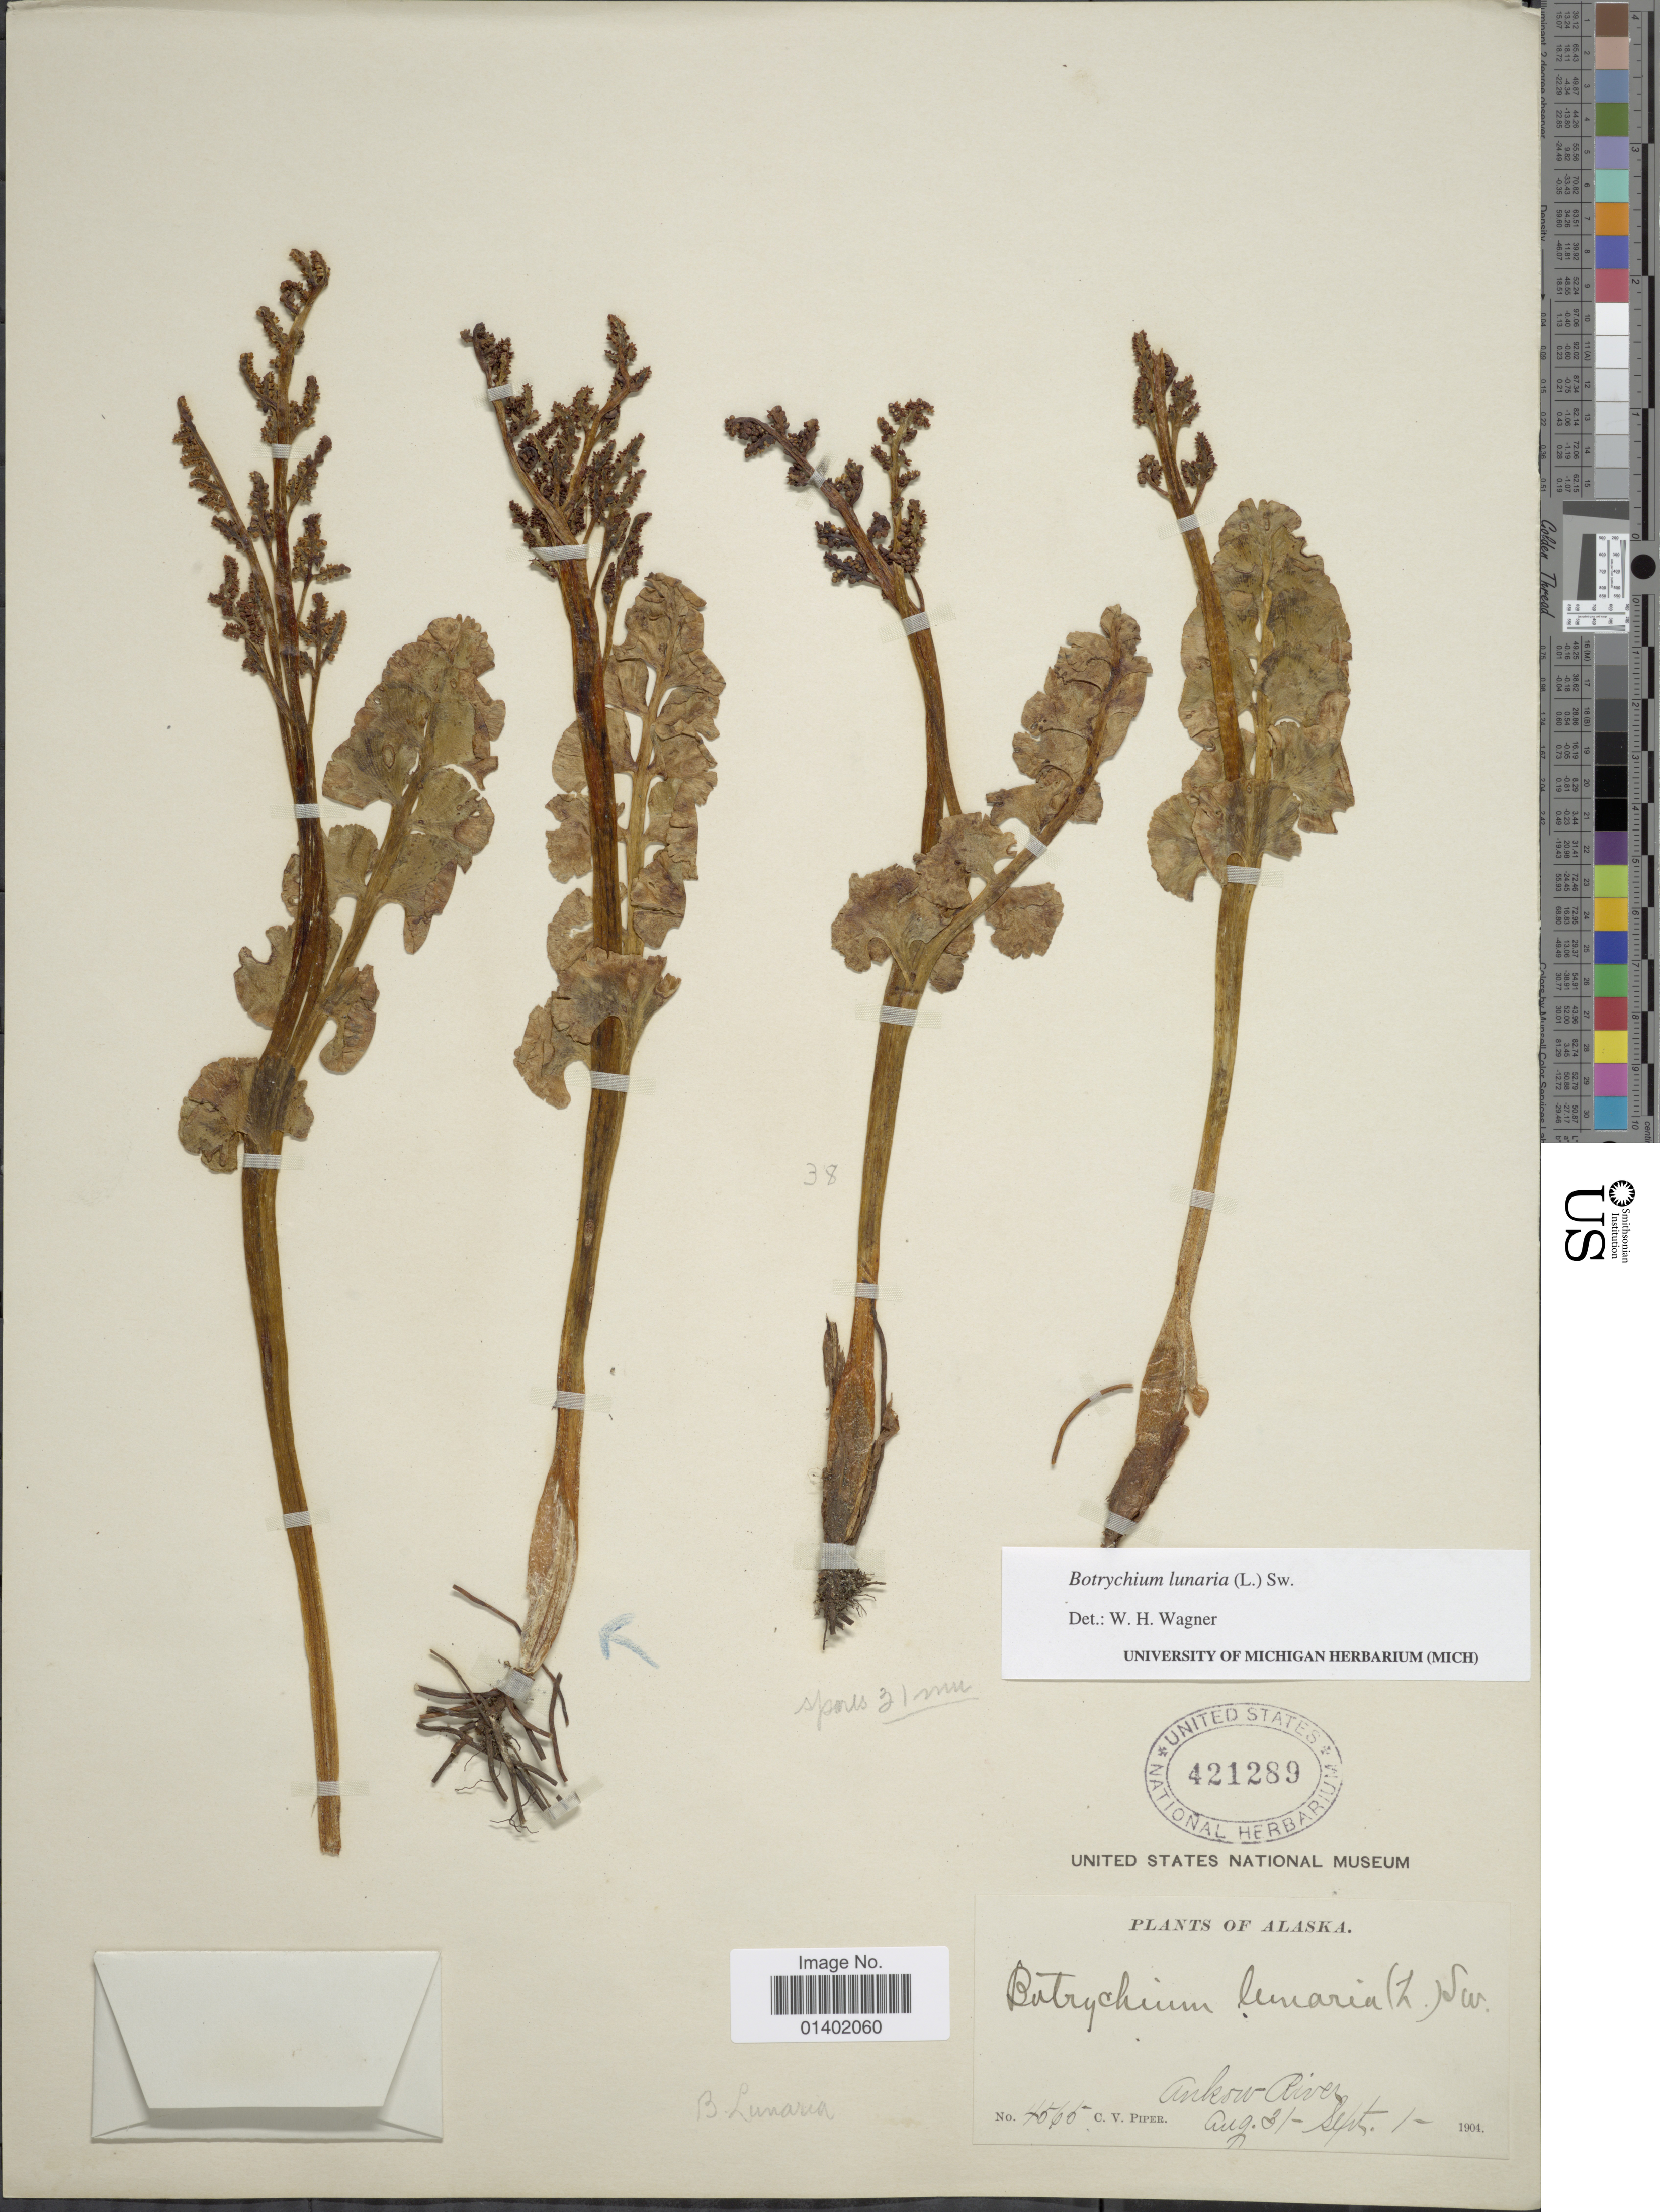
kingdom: Plantae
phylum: Tracheophyta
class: Polypodiopsida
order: Ophioglossales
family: Ophioglossaceae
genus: Botrychium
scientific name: Botrychium lunaria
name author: (L.) Sw.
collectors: C. V. Piper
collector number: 4565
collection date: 1904-08-31/1904-09-01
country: United States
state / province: Alaska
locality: Ankow River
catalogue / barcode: US 421289